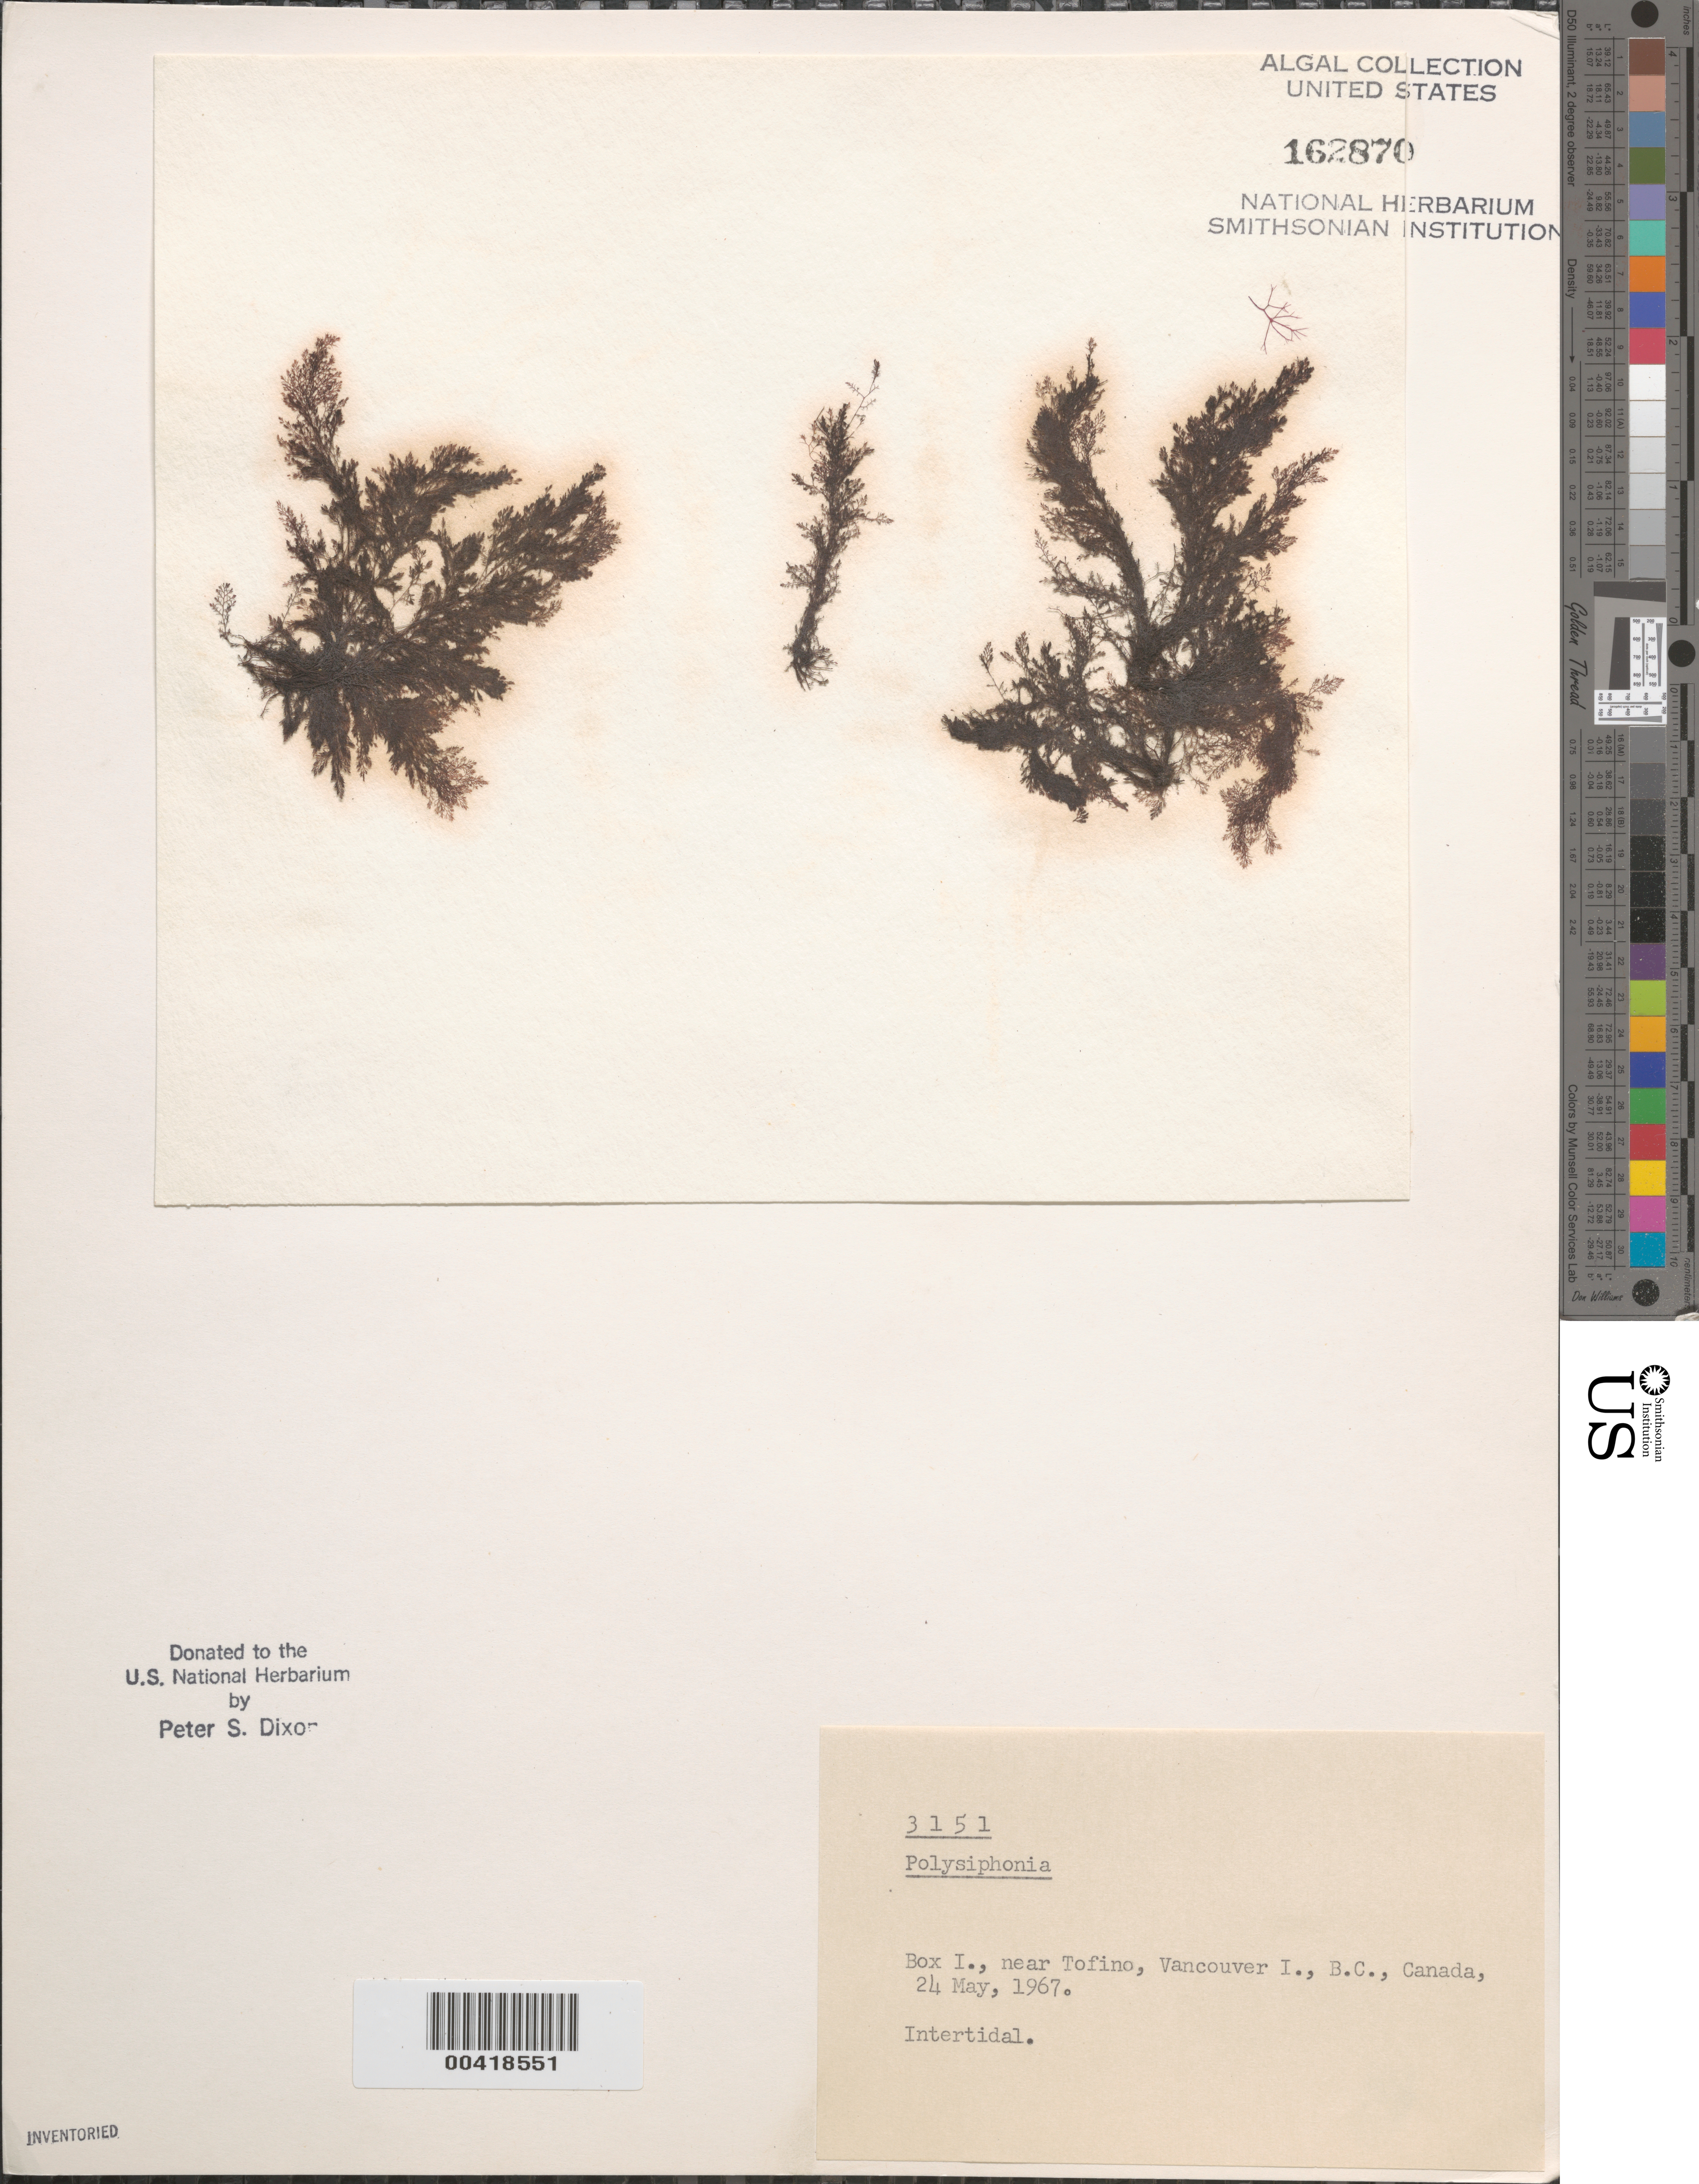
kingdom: Plantae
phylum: Rhodophyta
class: Florideophyceae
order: Ceramiales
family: Rhodomelaceae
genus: Polysiphonia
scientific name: Polysiphonia sp.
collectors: P. S. Dixon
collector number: PSD 3151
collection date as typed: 24 May 1967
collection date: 1967-05-24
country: Canada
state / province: British Columbia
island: Box Island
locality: Near Tofino, Vancouver Island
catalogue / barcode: US 162870